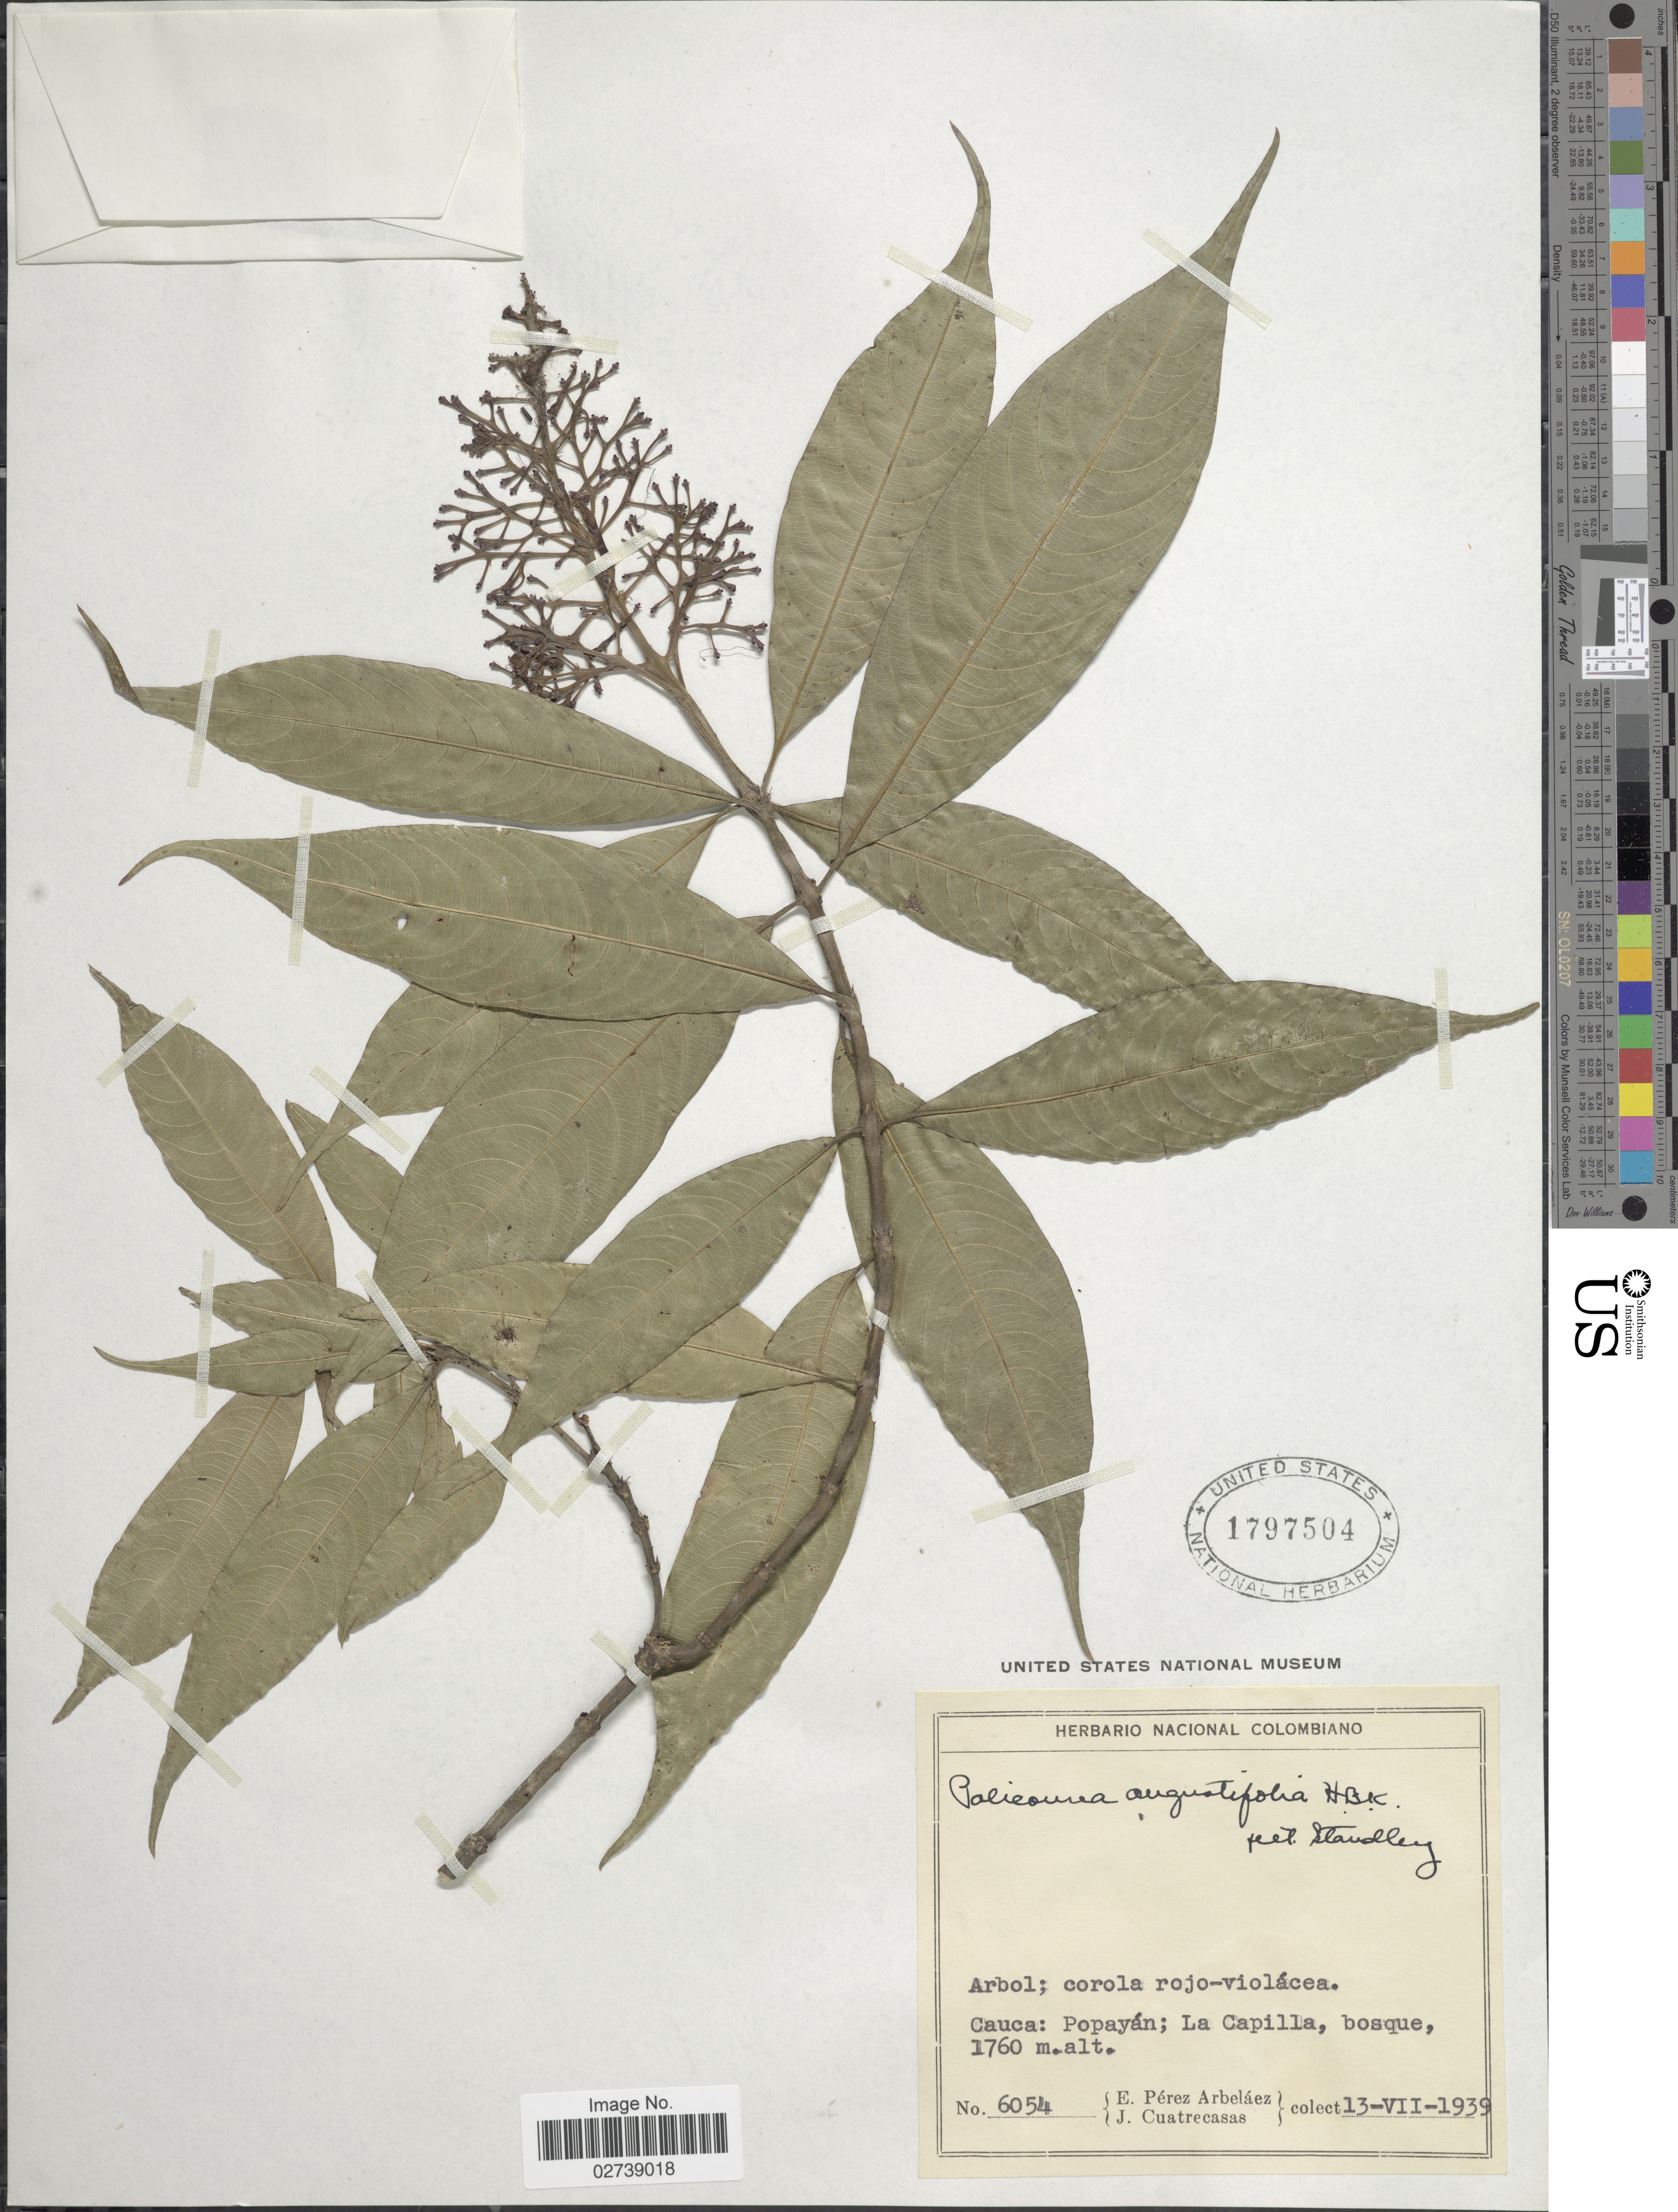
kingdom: Plantae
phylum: Tracheophyta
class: Magnoliopsida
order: Gentianales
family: Rubiaceae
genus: Palicourea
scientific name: Palicourea angustifolia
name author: Kunth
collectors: E. Pérez Arbeláez & J. Cuatrecasas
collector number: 6054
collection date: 1939-07-13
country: Colombia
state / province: Cauca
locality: Cauca: Popayan; La Capilla, bosque.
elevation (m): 1760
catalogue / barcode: US 1797504